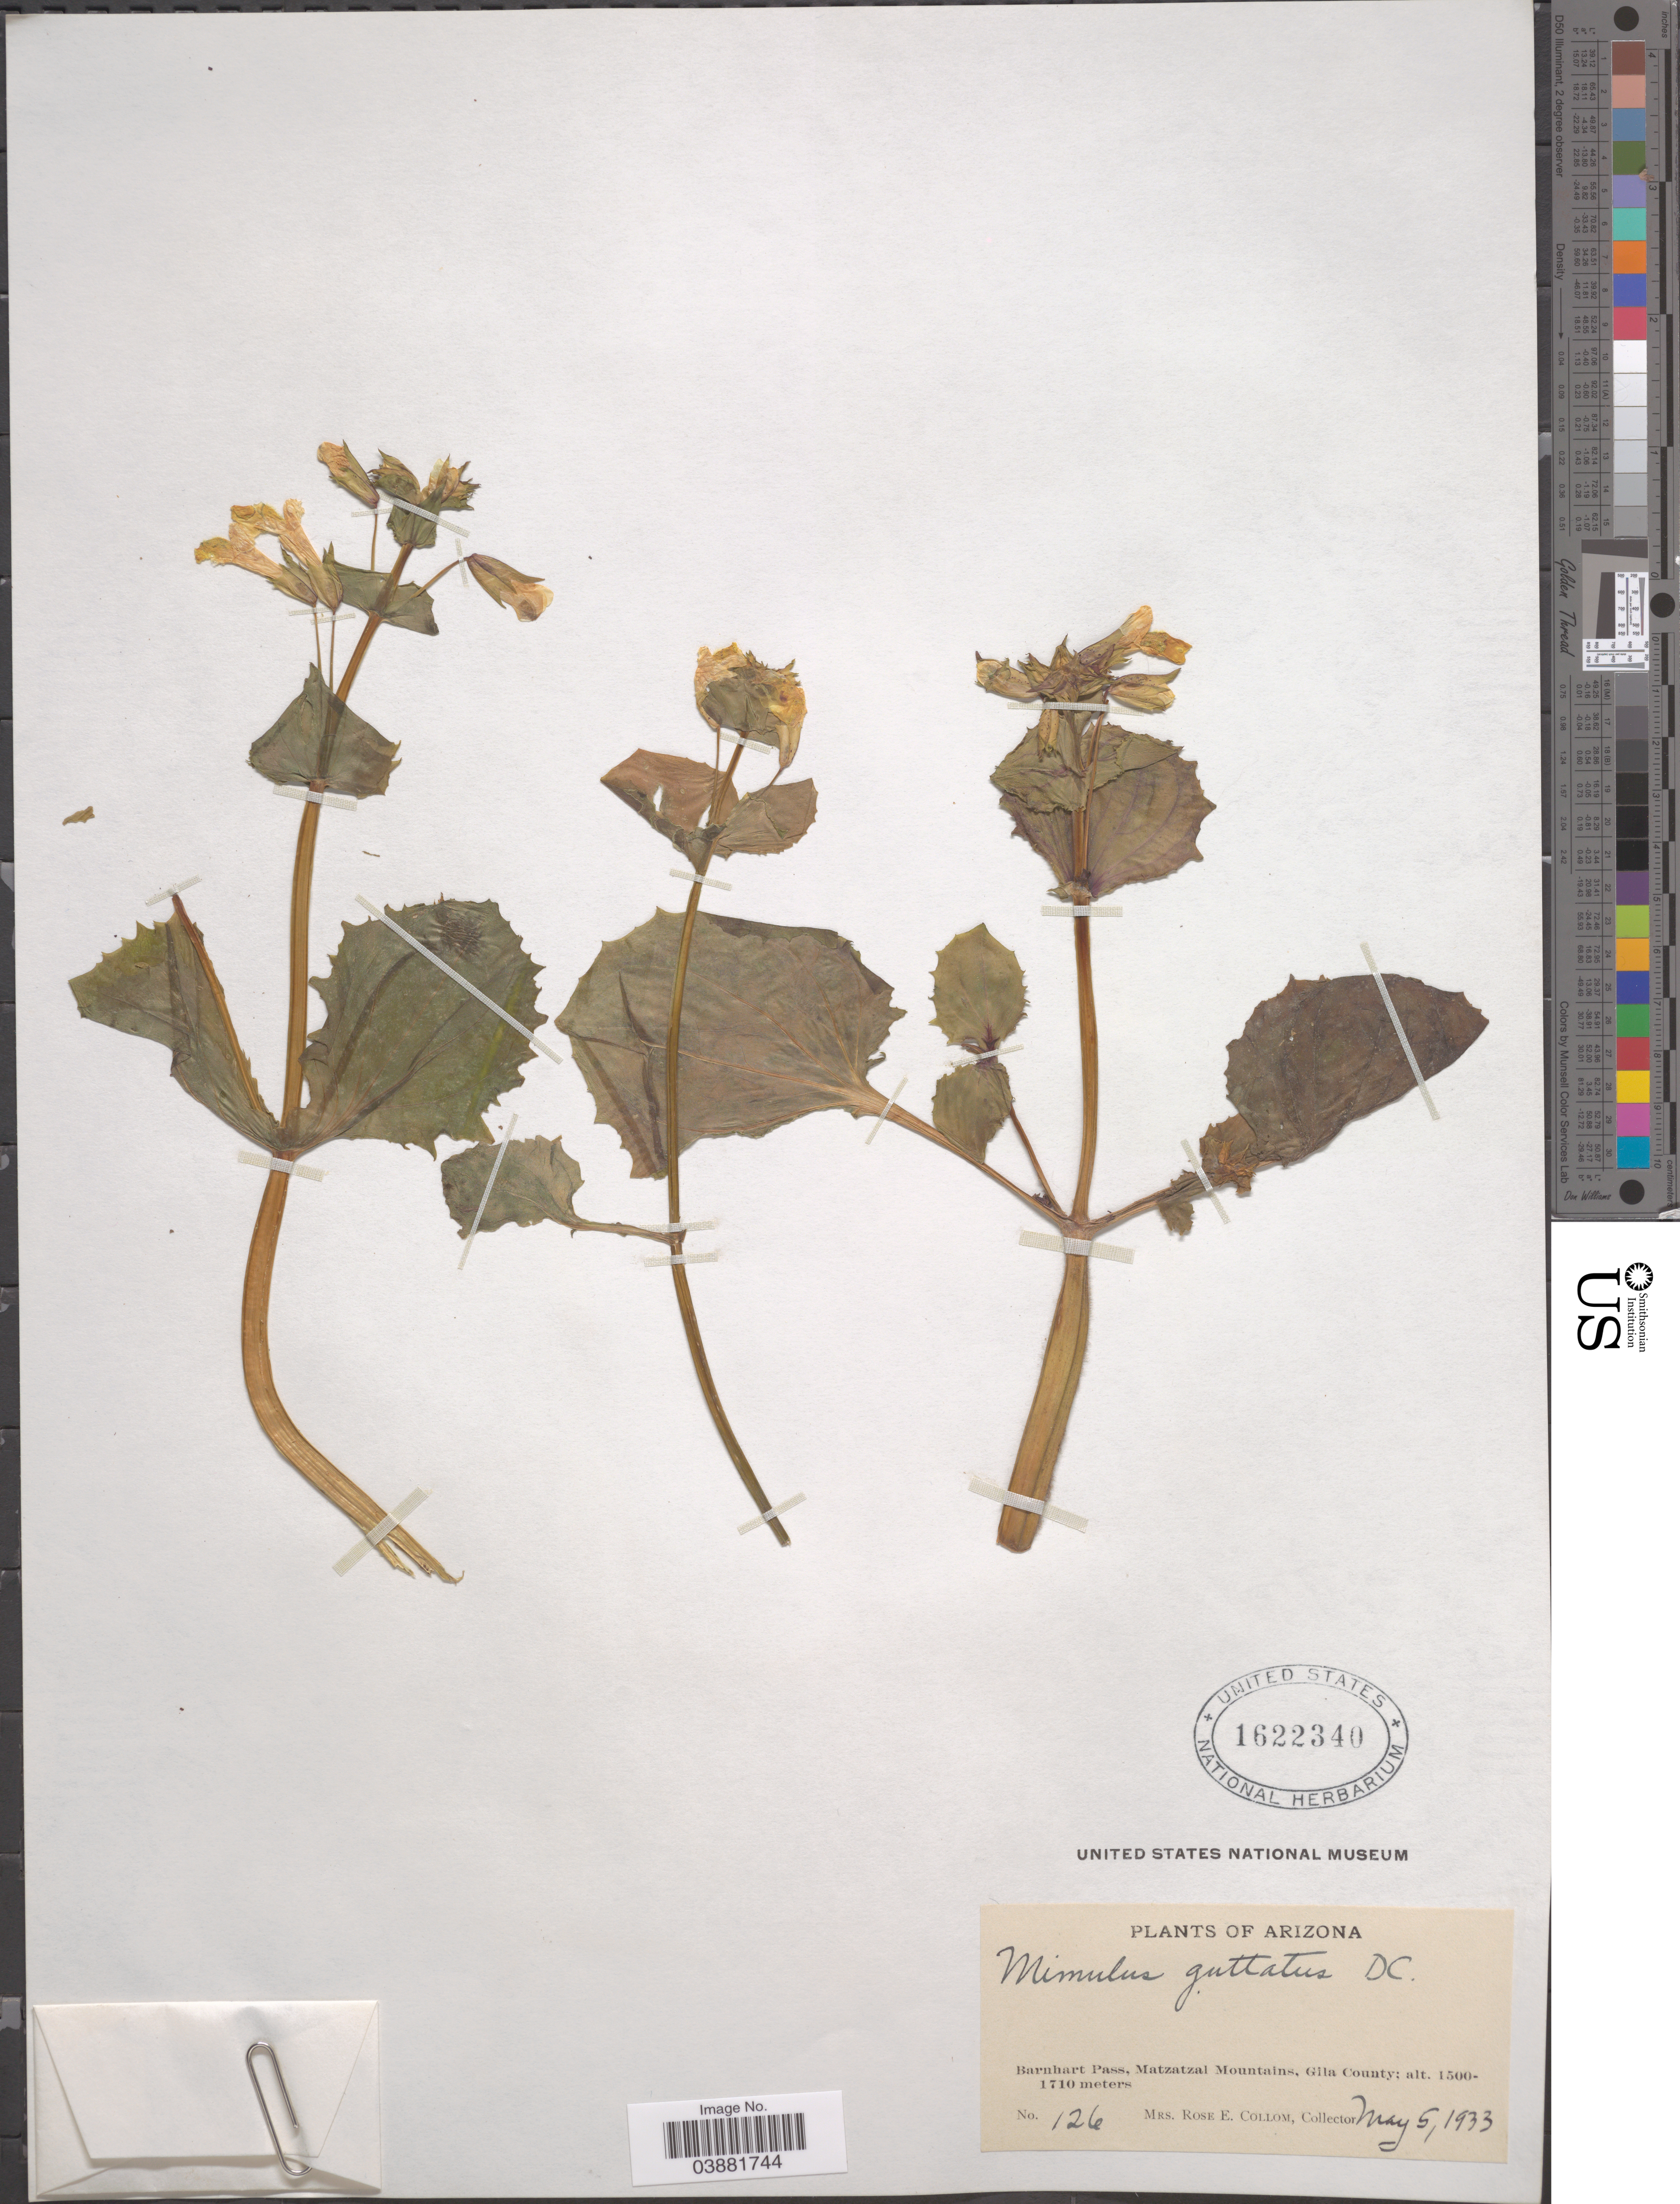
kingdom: Plantae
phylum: Tracheophyta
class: Magnoliopsida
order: Lamiales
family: Phrymaceae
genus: Mimulus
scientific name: Mimulus guttatus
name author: DC.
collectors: R. E. Collom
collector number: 126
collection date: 1933-05-05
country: United States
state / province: Arizona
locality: Barnhart Pass, Matzatzal Mountains, Gila County.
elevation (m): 1500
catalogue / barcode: US 1622340